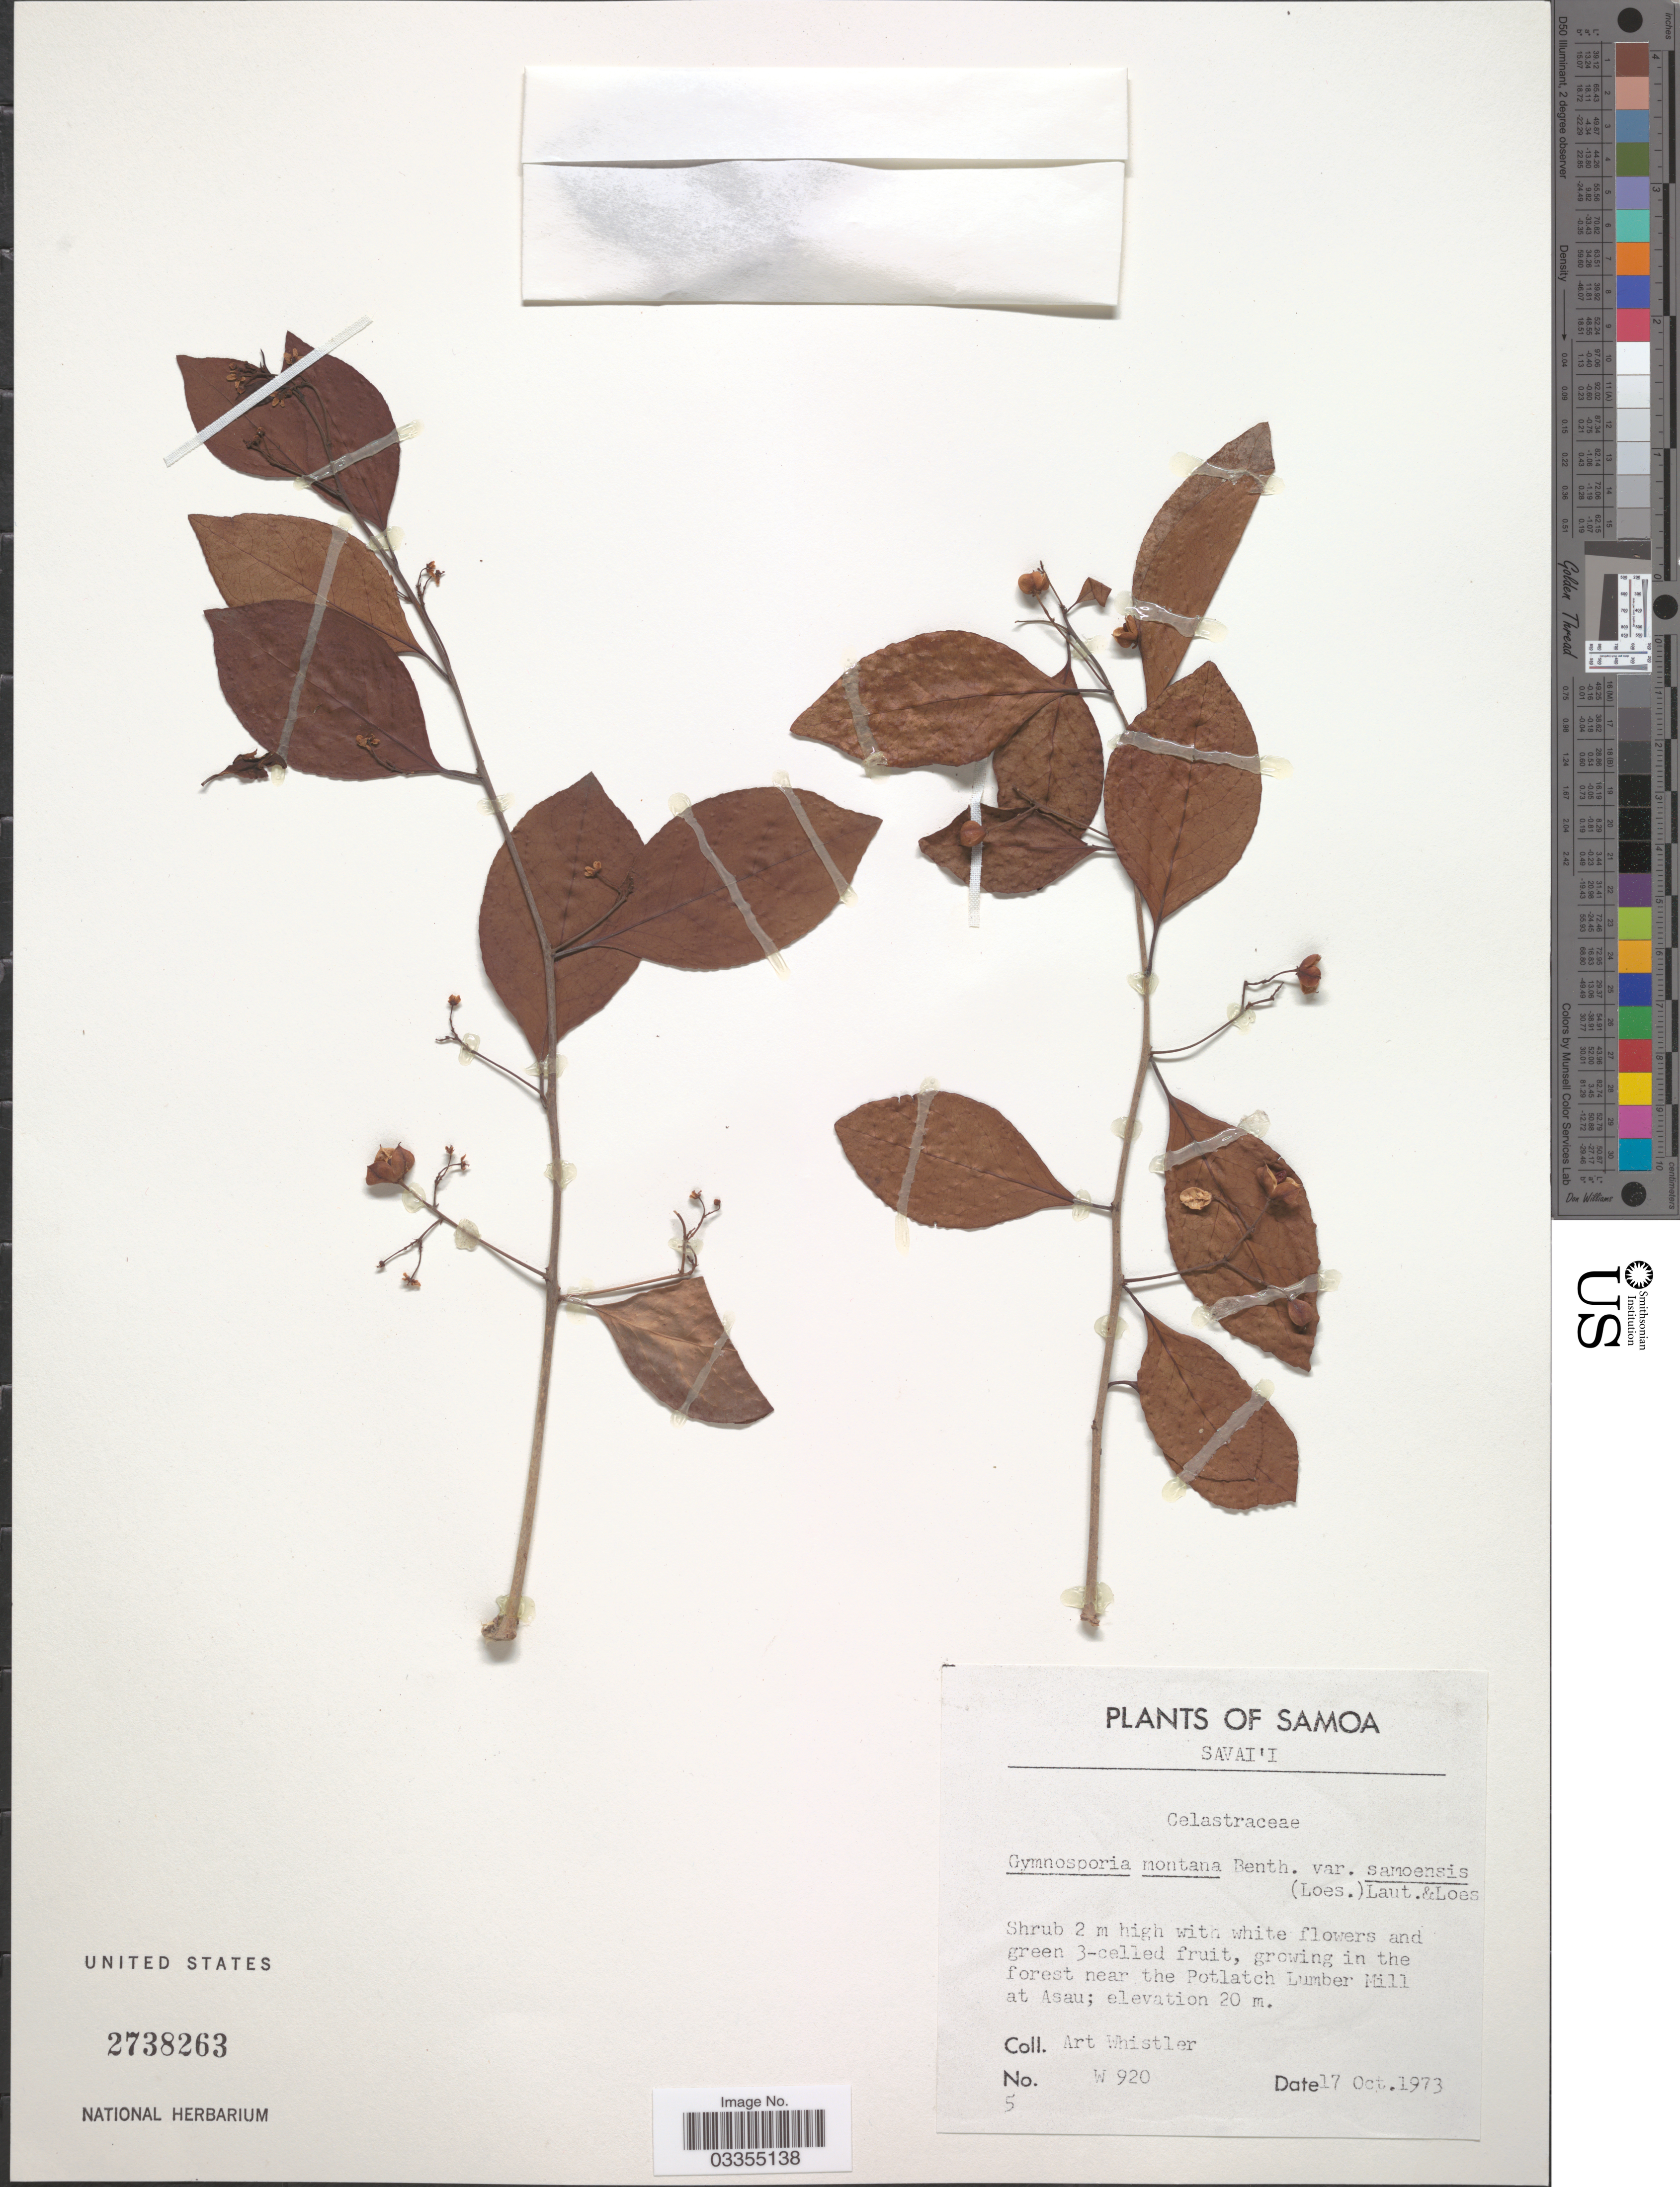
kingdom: Plantae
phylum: Tracheophyta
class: Magnoliopsida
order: Celastrales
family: Celastraceae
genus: Gymnosporia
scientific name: Gymnosporia vitiensis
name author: Seem.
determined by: Wagner, W. L., (BOT), Smithsonian Institution - National Museum of Natural History (UNITED STATES)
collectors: A. Whistler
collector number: W920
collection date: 1973-10-17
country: Samoa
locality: Samoa. Savai'i. In the forest near the Potlatch Lumber Hill at Asau.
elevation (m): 20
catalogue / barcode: US 2738263